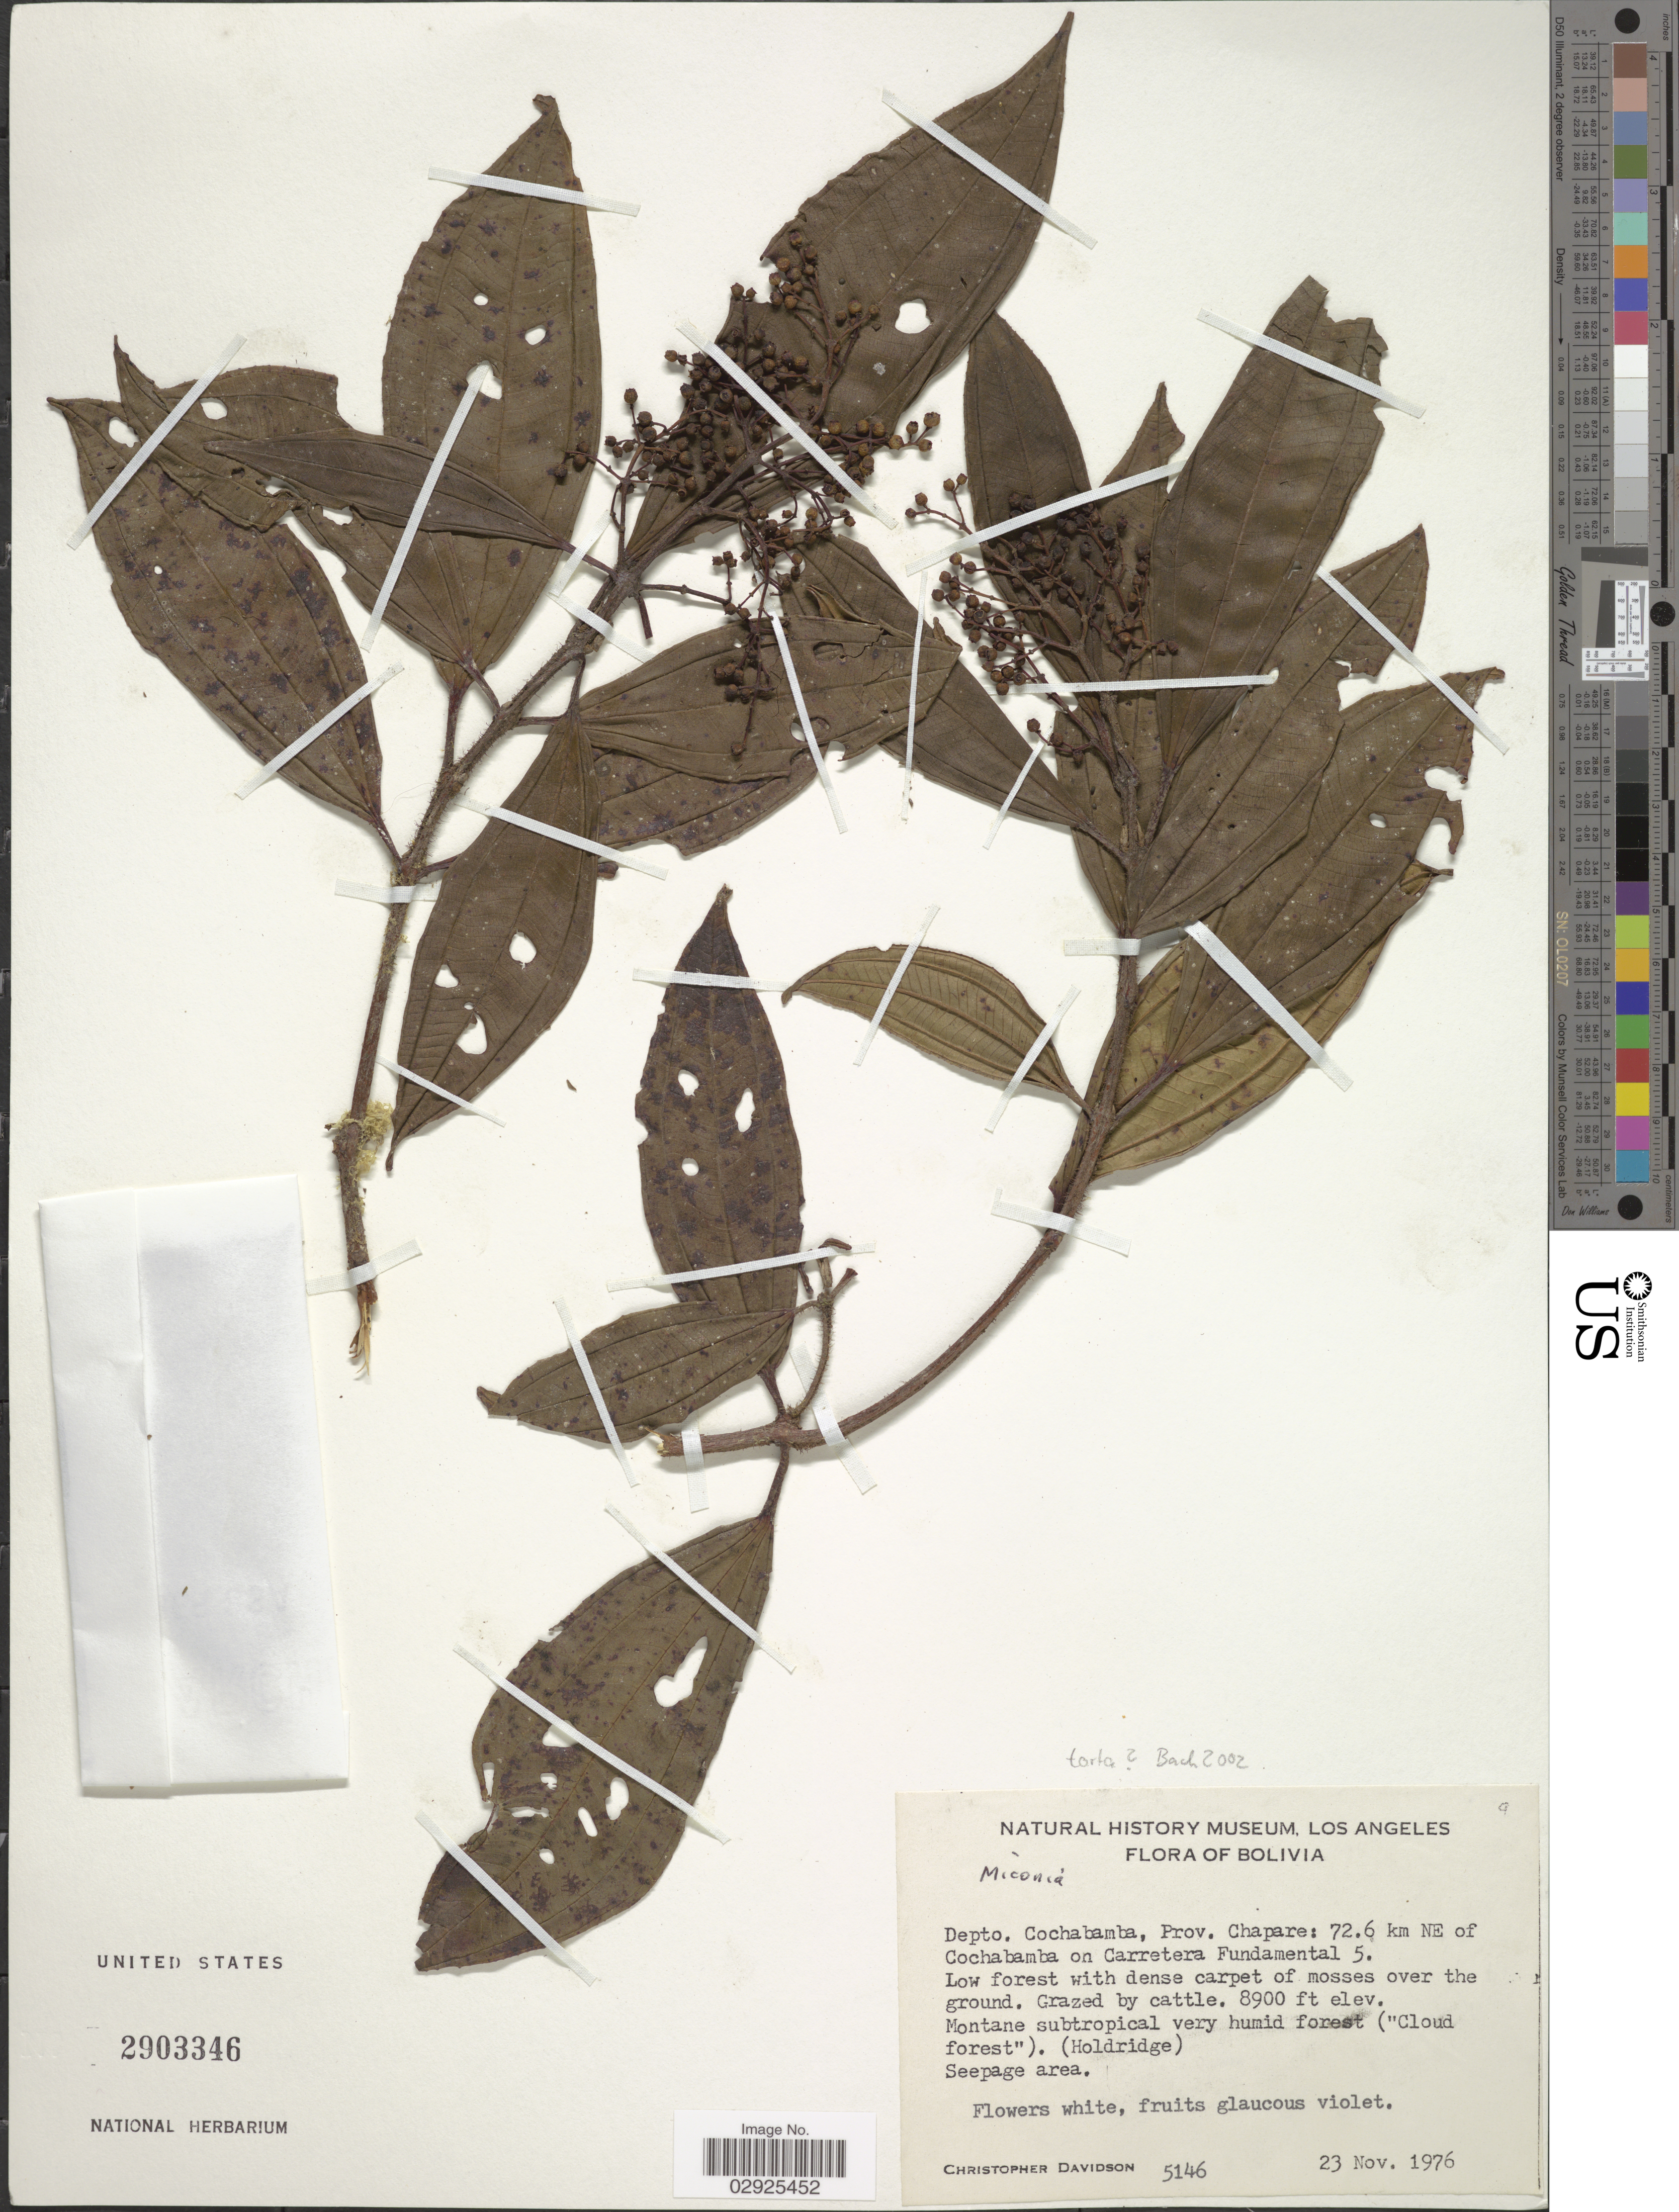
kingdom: Plantae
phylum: Tracheophyta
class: Magnoliopsida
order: Myrtales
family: Melastomataceae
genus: Miconia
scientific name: Miconia sp.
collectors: C. Davidson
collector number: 5146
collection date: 1976-11-23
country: Bolivia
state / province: Cochabamba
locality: Depto. Cochabamba, Prov. Chapare: 72.6 km NE of Cochabamba on Carretera Fundamental 5.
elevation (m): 2713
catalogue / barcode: US 2903346